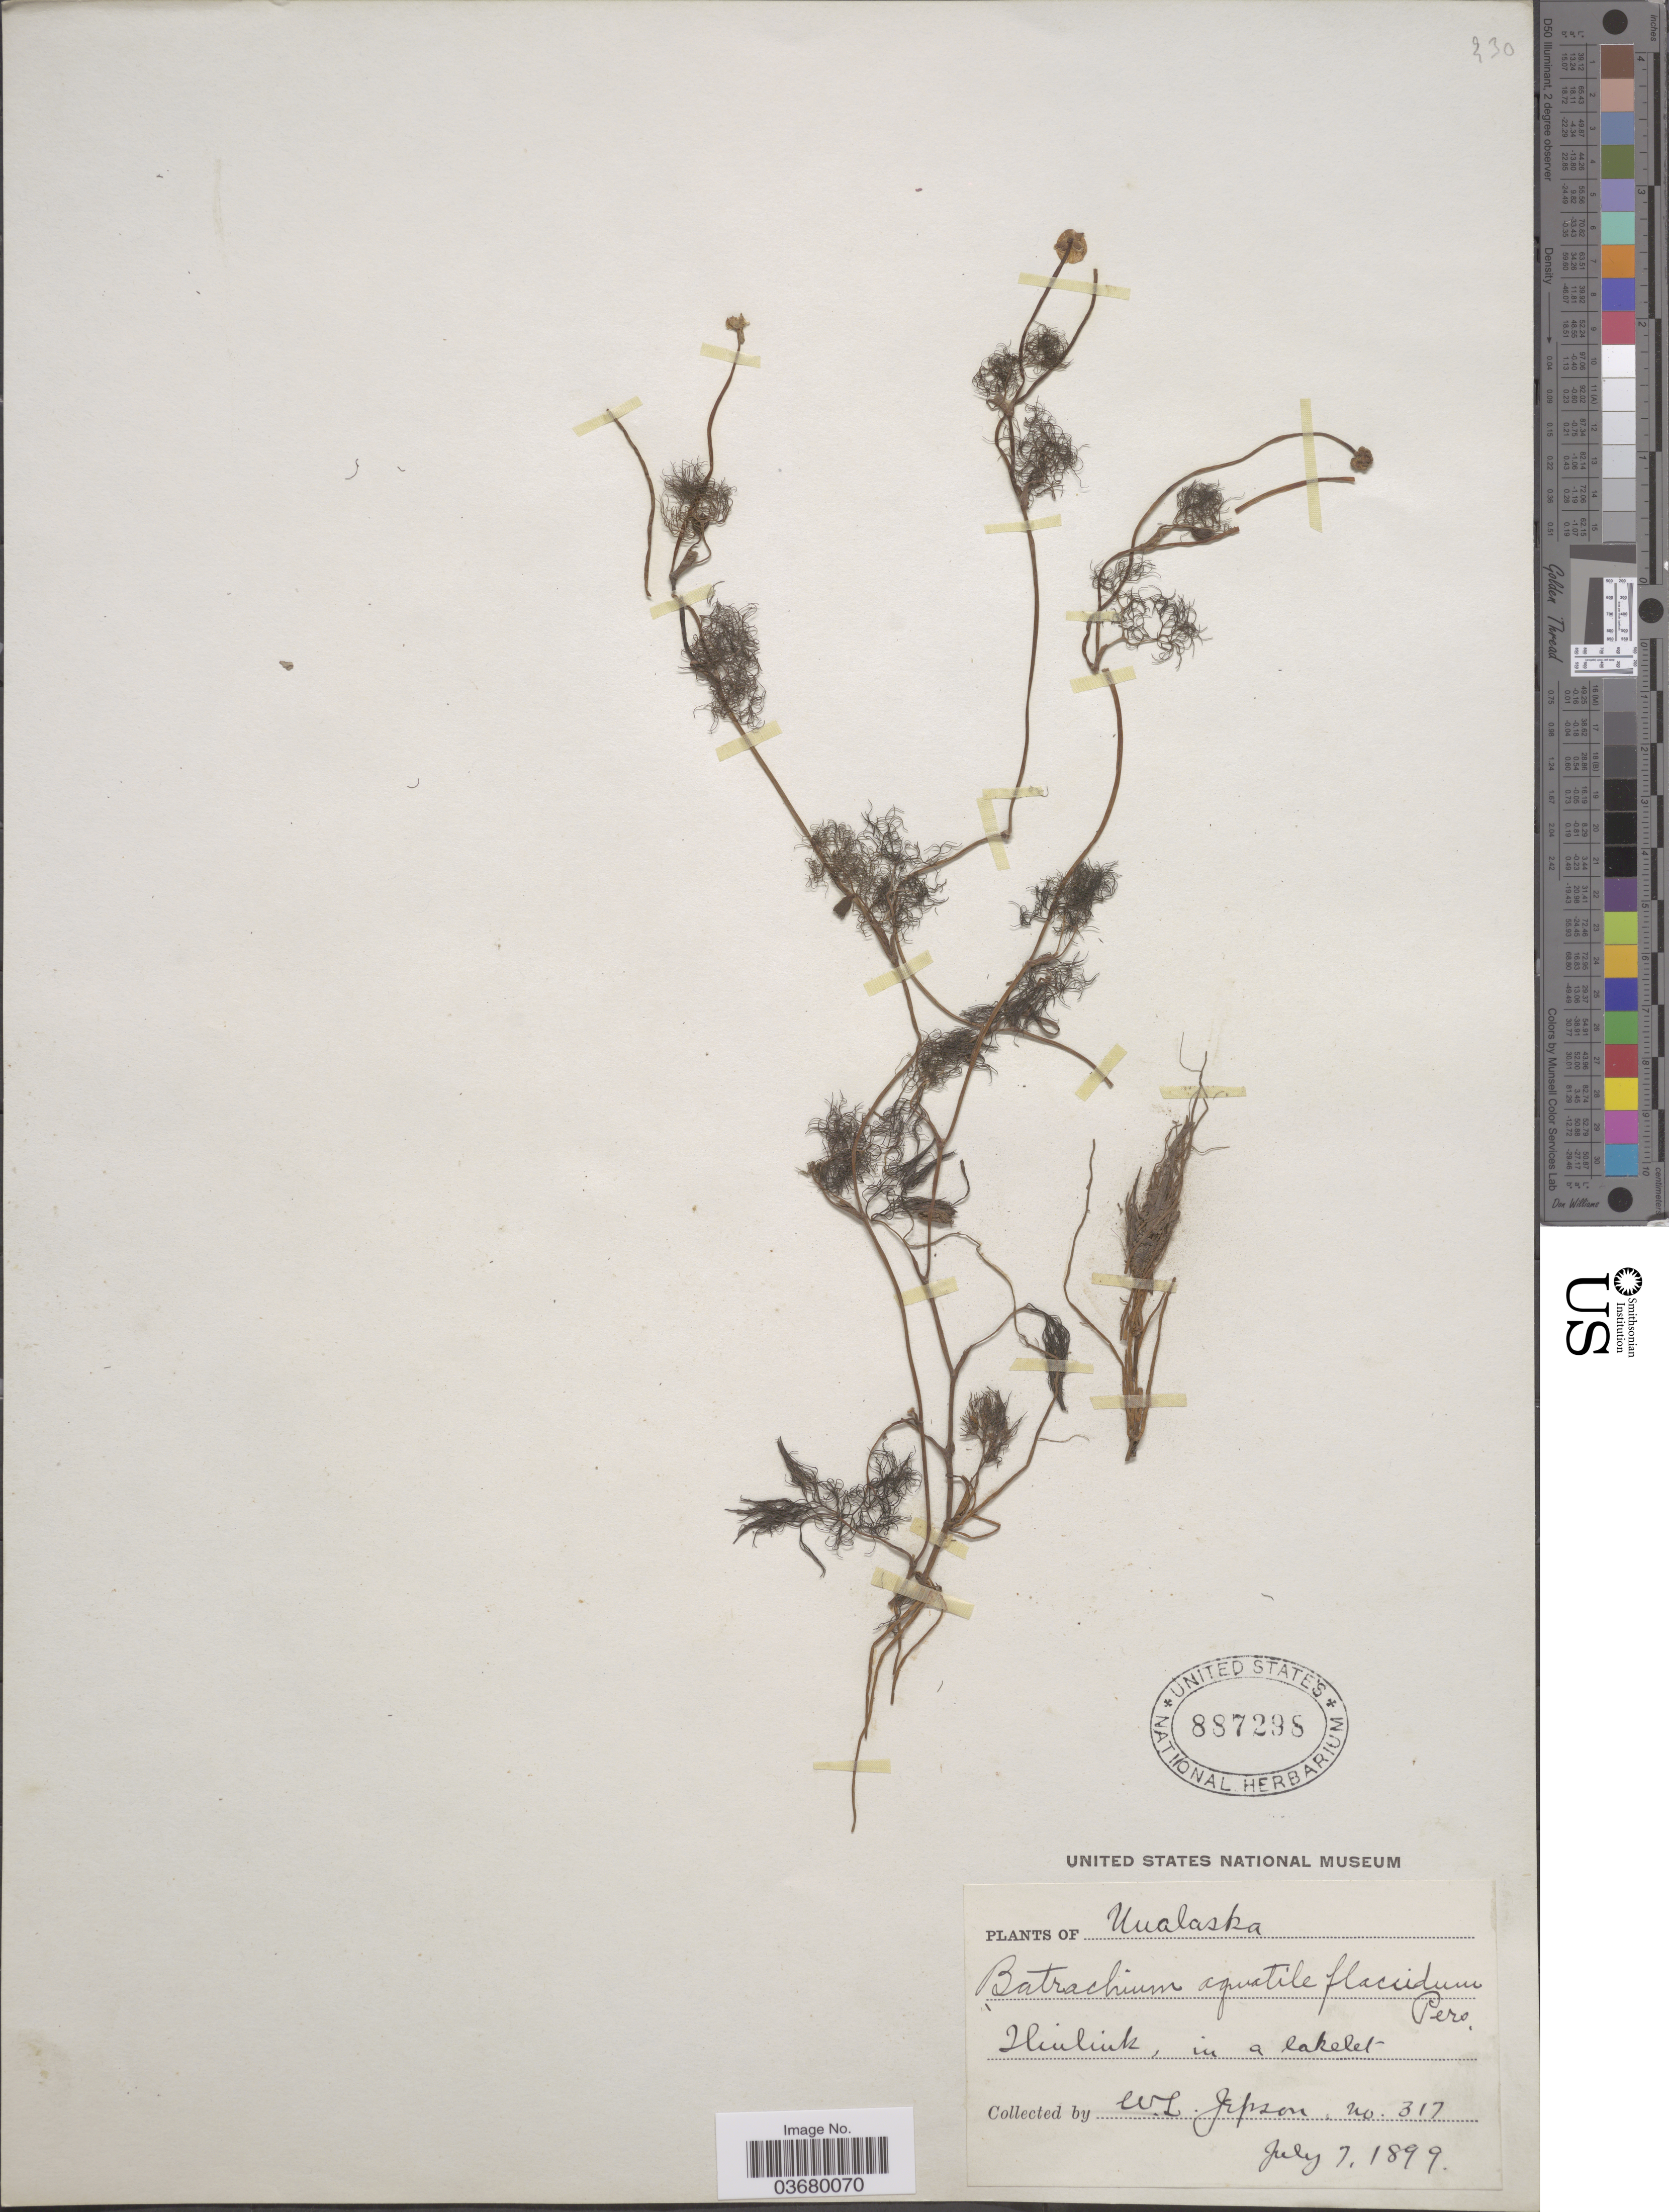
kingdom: Plantae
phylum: Tracheophyta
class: Magnoliopsida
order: Ranunculales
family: Ranunculaceae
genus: Ranunculus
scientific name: Ranunculus trichophyllus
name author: Chaix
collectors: W. L. Jepson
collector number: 317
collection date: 1899-07-07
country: United States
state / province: Alaska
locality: Unalaska. Iliuliuk, in a lakelet.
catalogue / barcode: US 887298